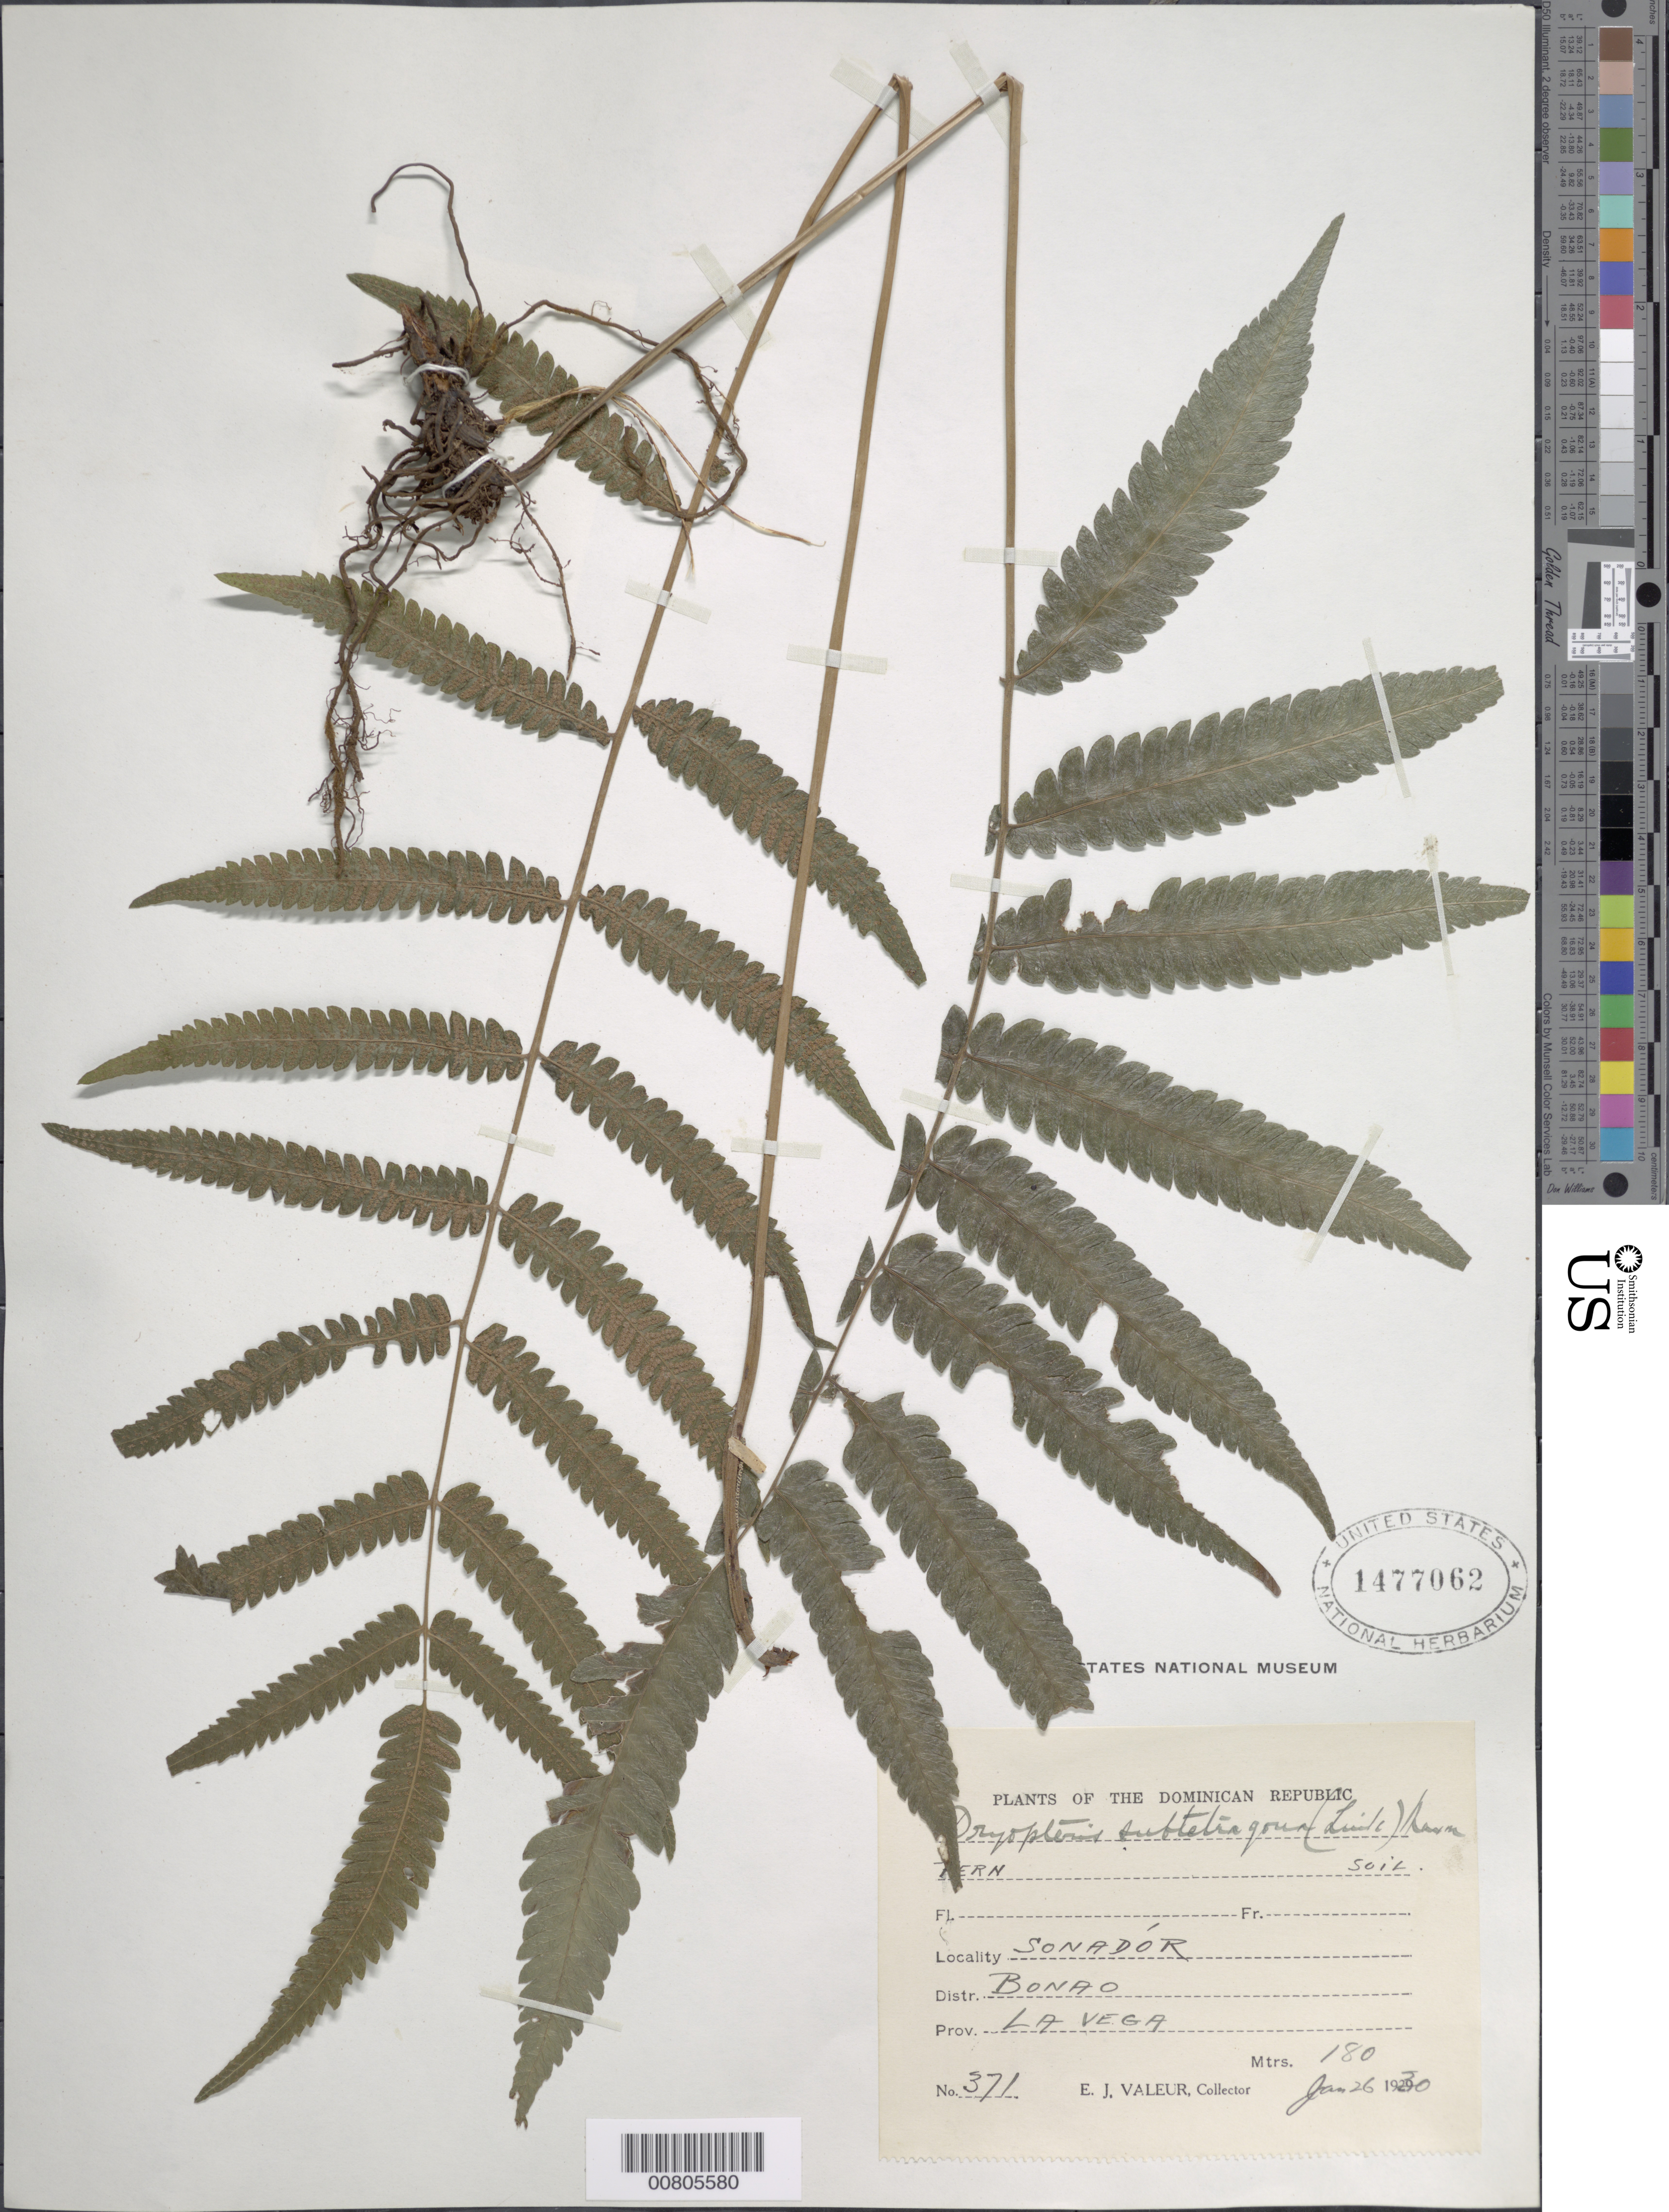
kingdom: Plantae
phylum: Tracheophyta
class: Polypodiopsida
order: Polypodiales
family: Thelypteridaceae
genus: Goniopteris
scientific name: Goniopteris subtetragona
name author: (Link) Vareschi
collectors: E. Valeur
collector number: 371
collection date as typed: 26 Jan 1930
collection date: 1930-01-26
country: Dominican Republic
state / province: La Vega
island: Hispaniola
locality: Distr. Bonao, Sonadór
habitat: Soil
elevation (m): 180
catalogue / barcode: US 1477062